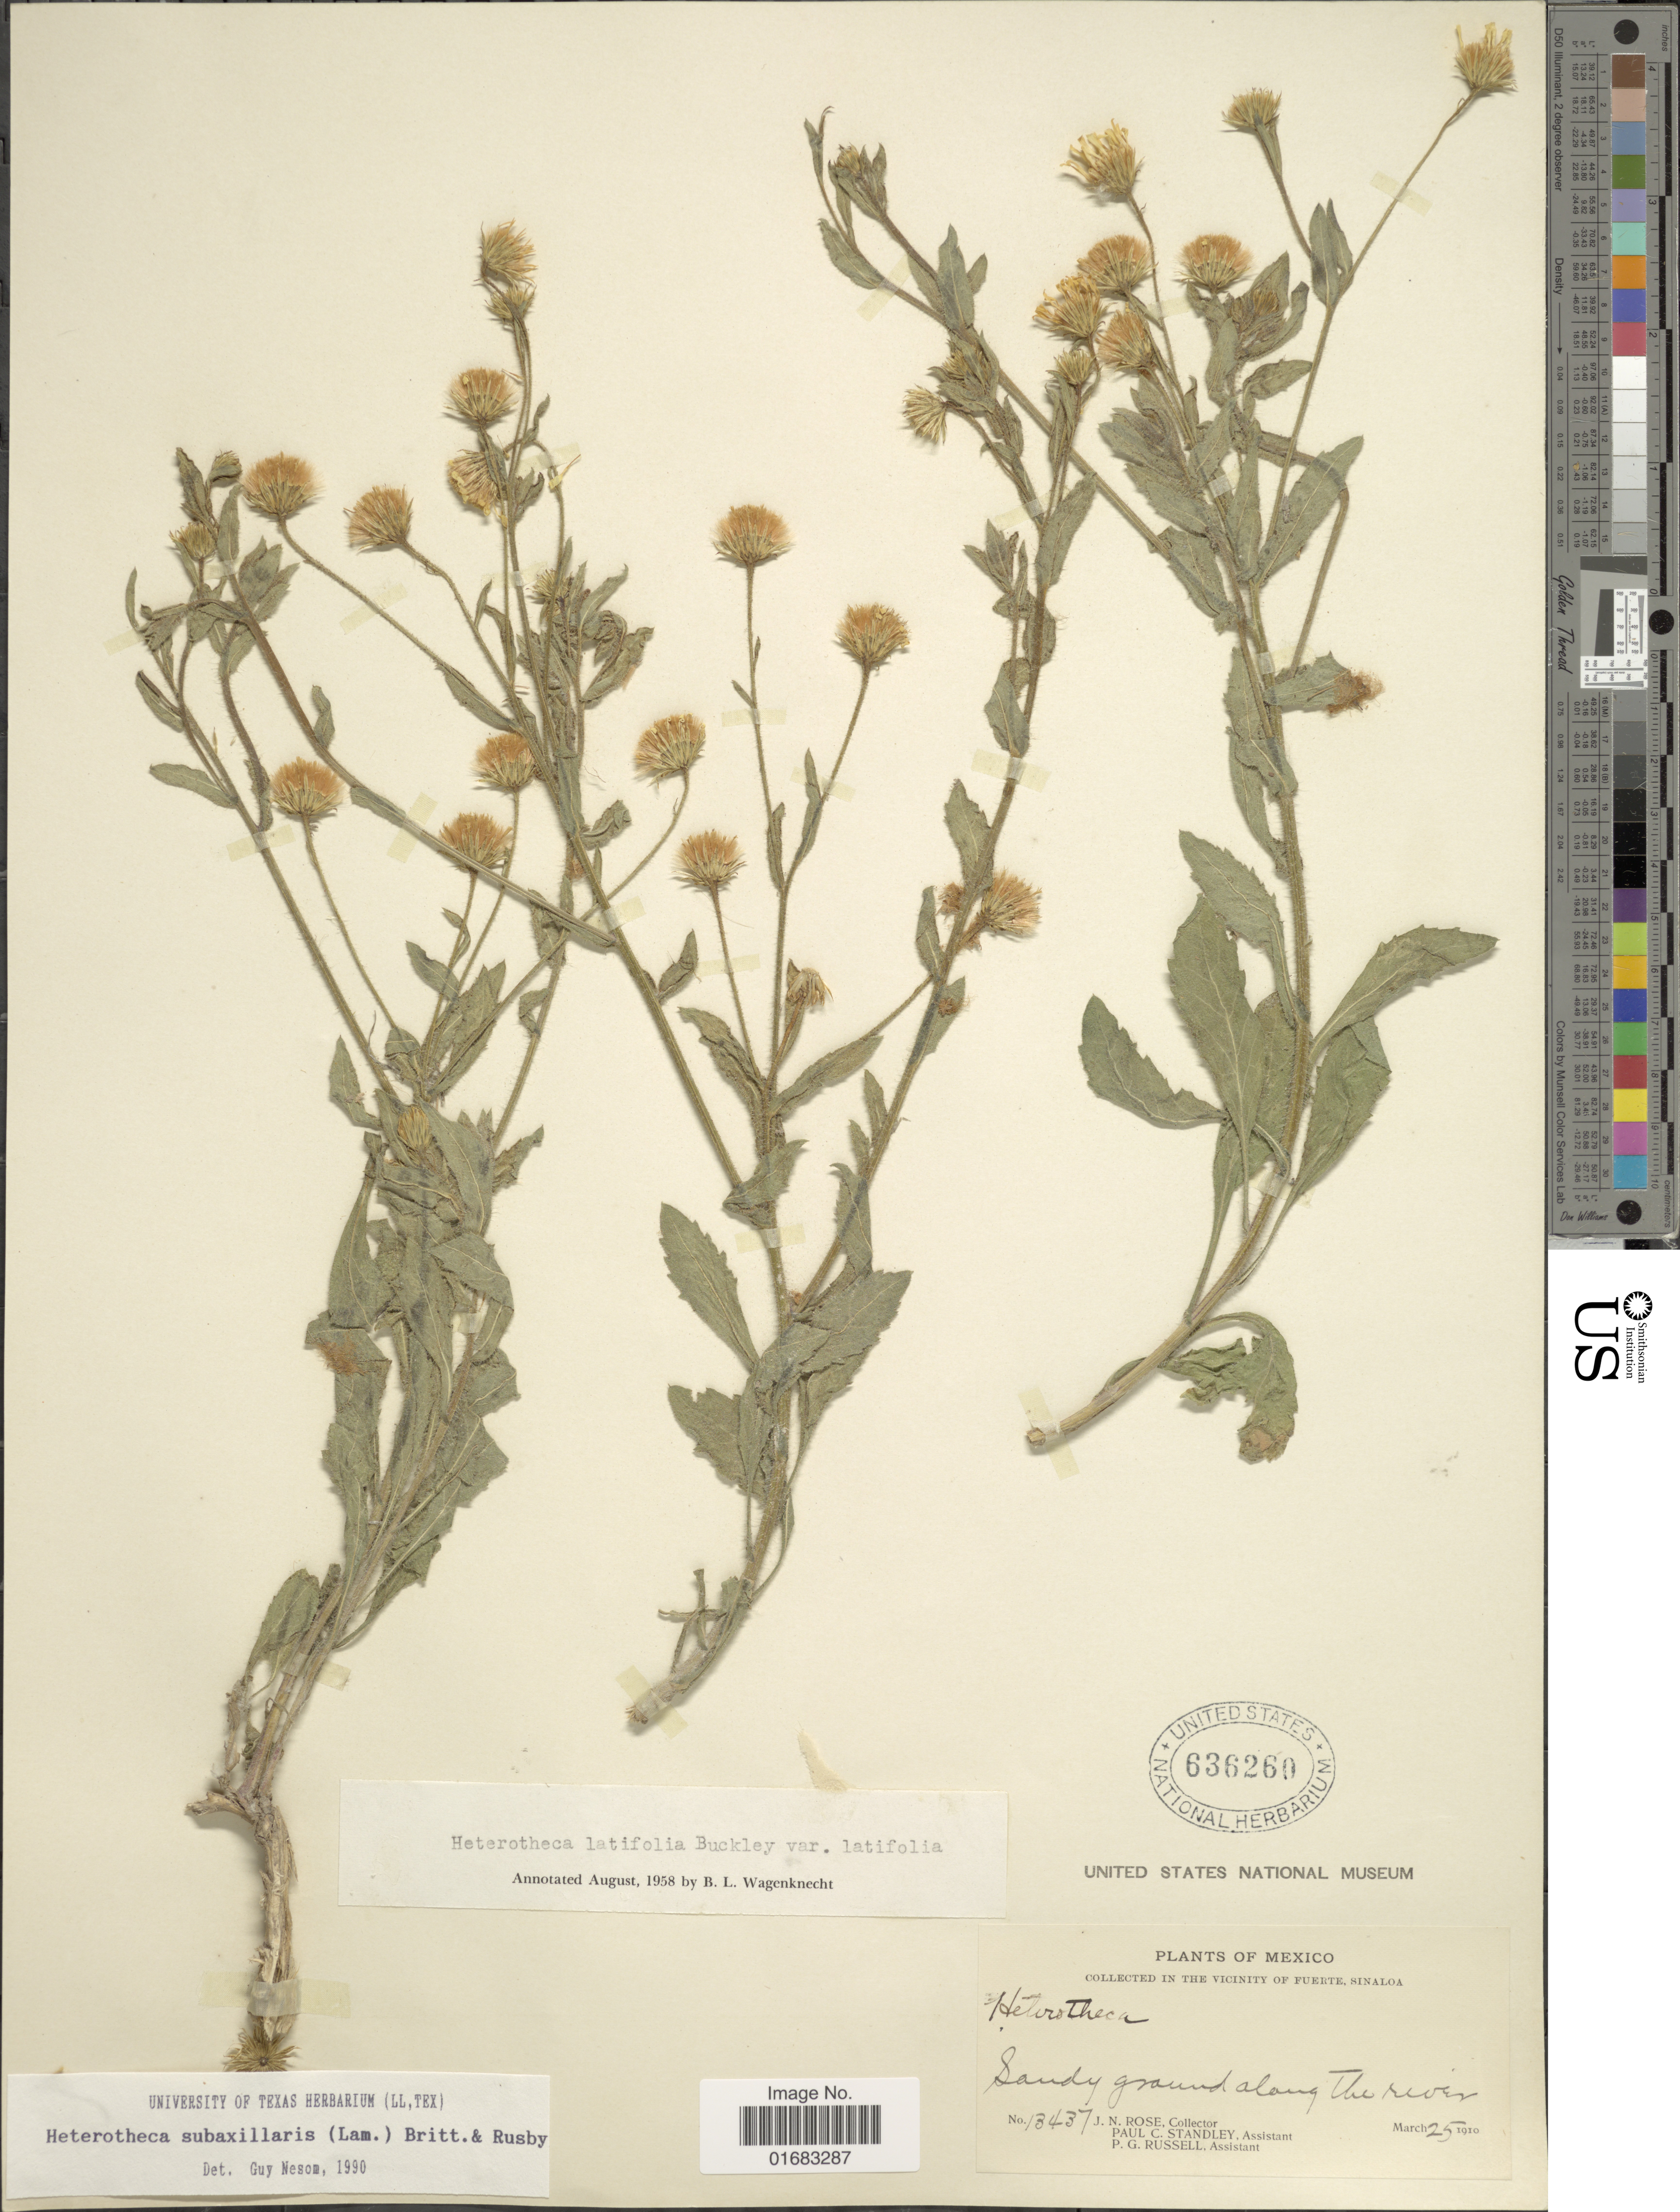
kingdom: Plantae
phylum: Tracheophyta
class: Magnoliopsida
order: Asterales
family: Asteraceae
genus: Heterotheca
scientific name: Heterotheca subaxillaris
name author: (Lam.) Britton & Rusby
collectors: J. N. Rose, P. C. Standley & P. G. Russell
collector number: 13437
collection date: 1910-03-25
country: Mexico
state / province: Sinaloa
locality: Mexico. In the vicinity of Fuerte, Sinaloa. Sandy ground along The river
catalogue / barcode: US 636260